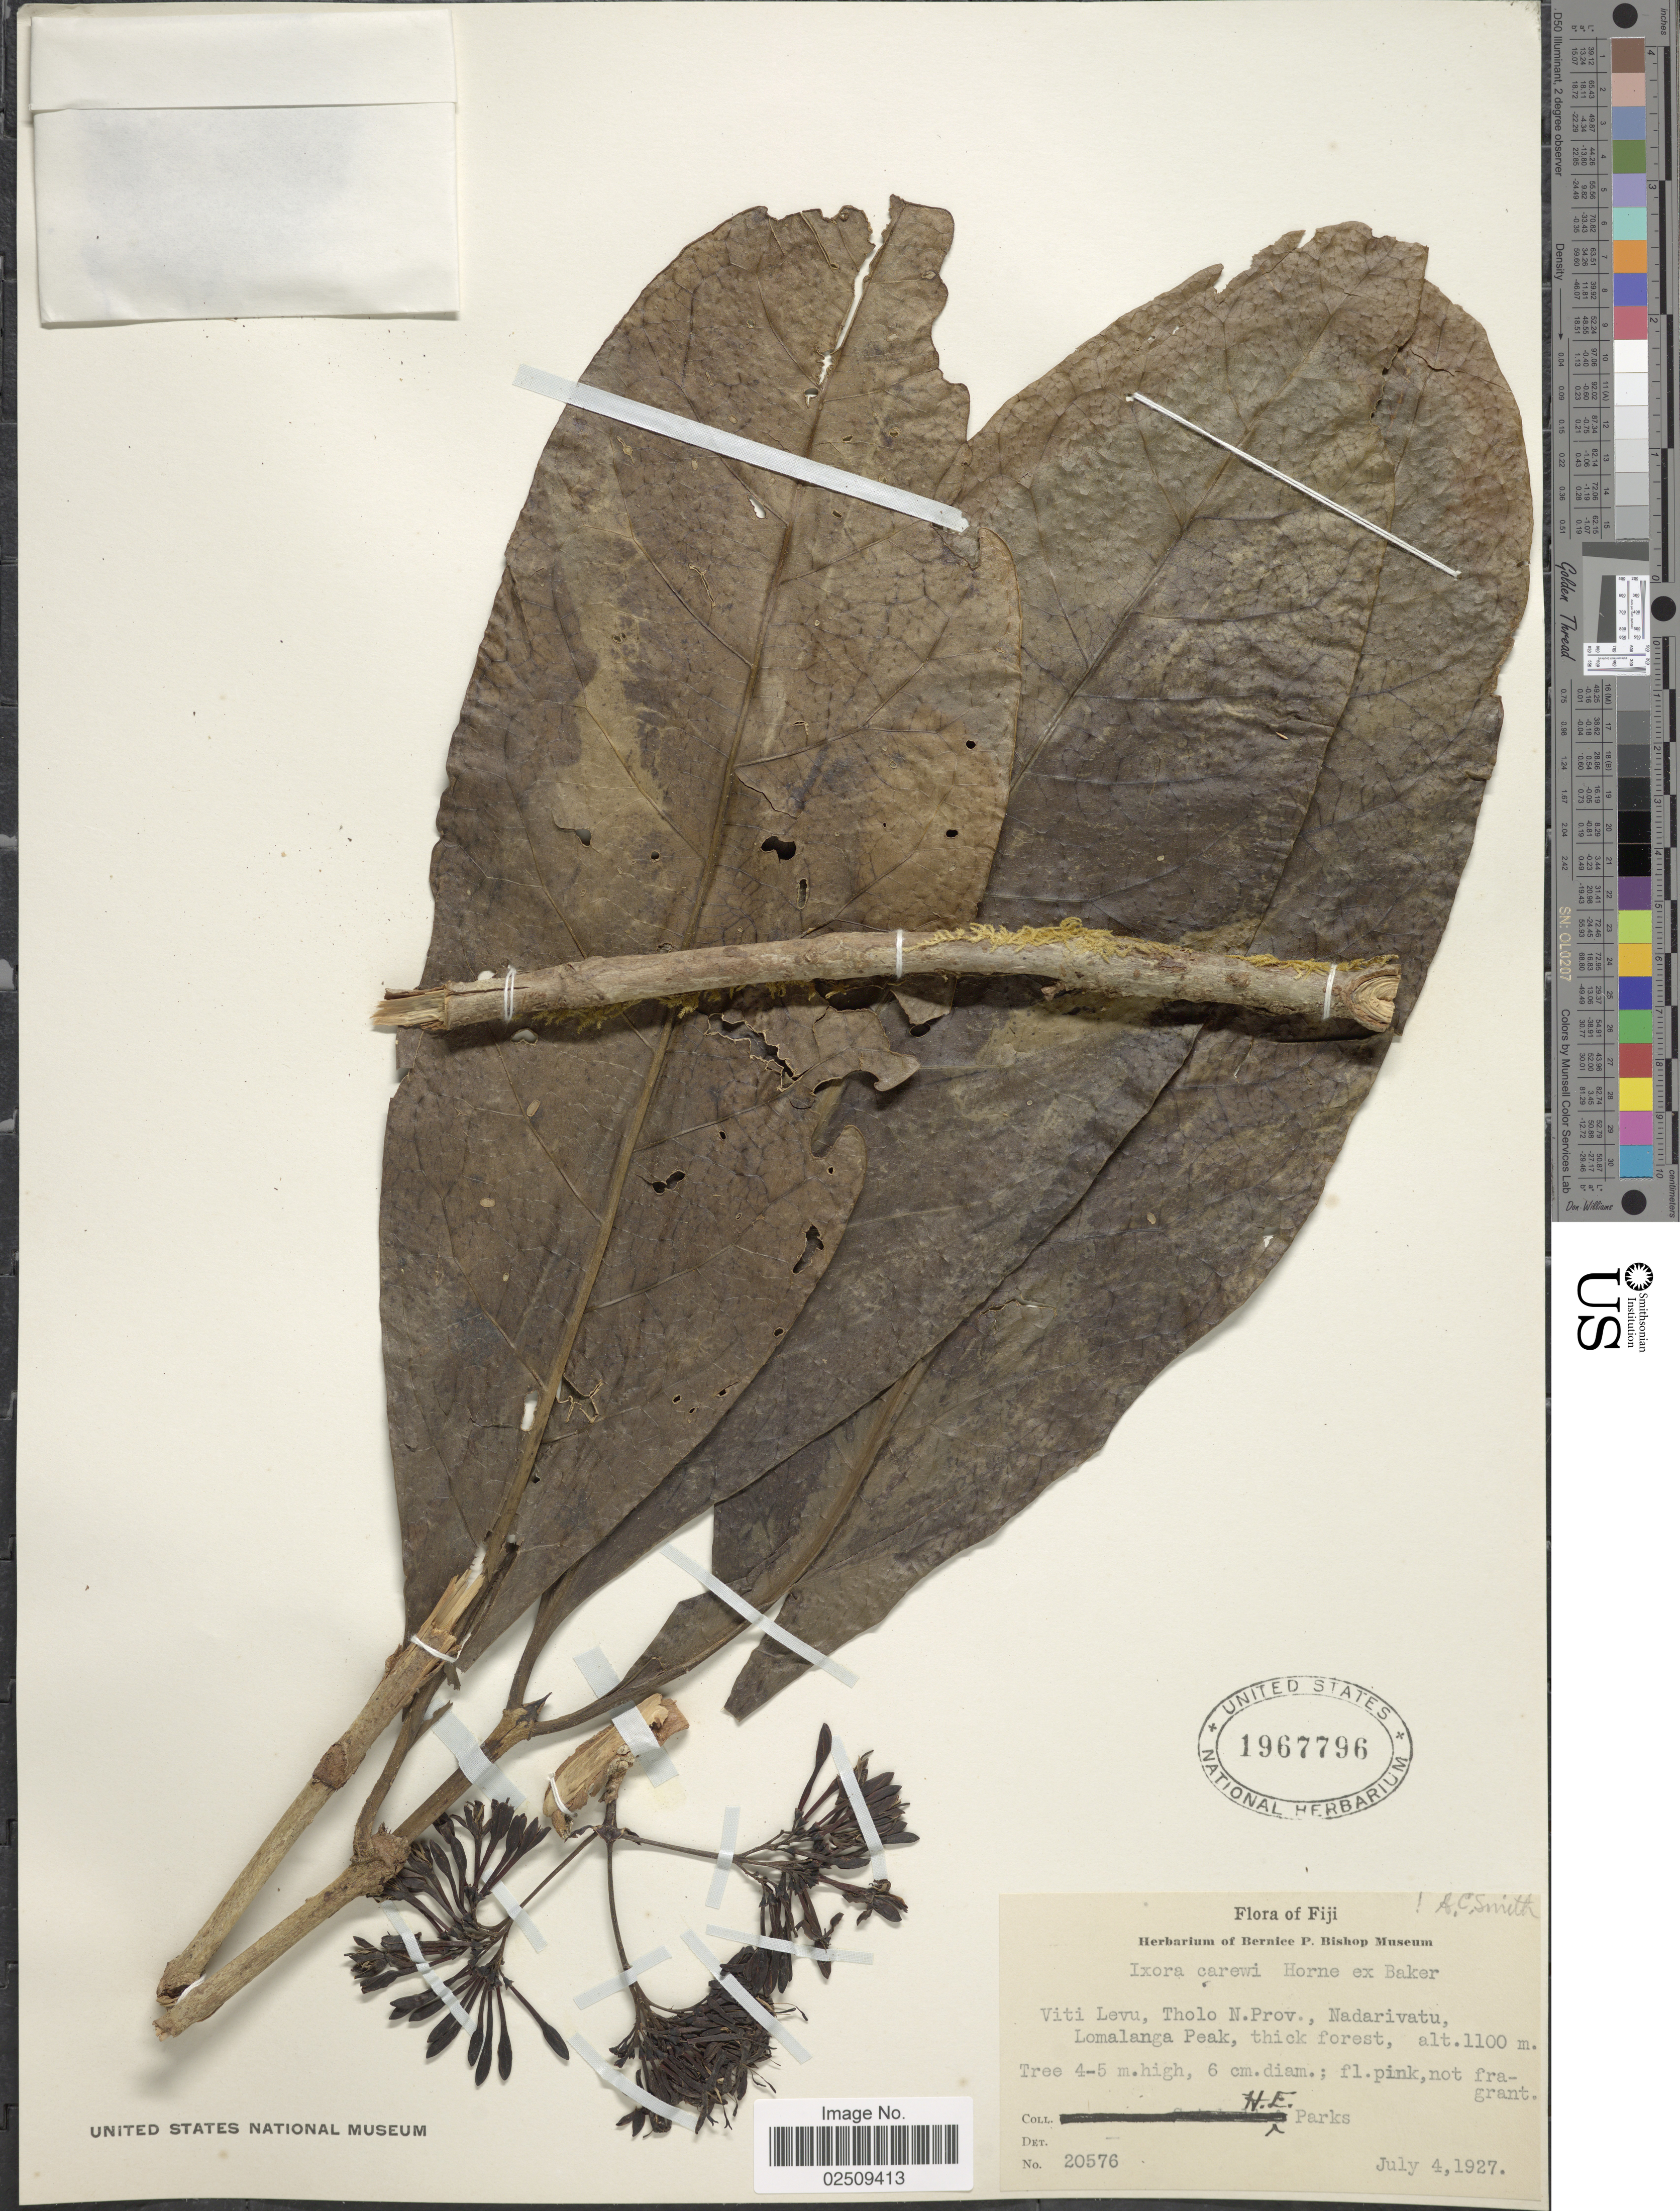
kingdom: Plantae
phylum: Tracheophyta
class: Magnoliopsida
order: Gentianales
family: Rubiaceae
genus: Ixora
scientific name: Ixora carewii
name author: Horne ex Baker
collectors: H. E. Parks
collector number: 20576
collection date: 1927-07-04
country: Fiji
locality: Viti Levu: Viti Levu, Tholo N. Prov., Nadarivatu, Lomalanga Peak, thick forest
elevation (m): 1100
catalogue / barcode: US 1967796